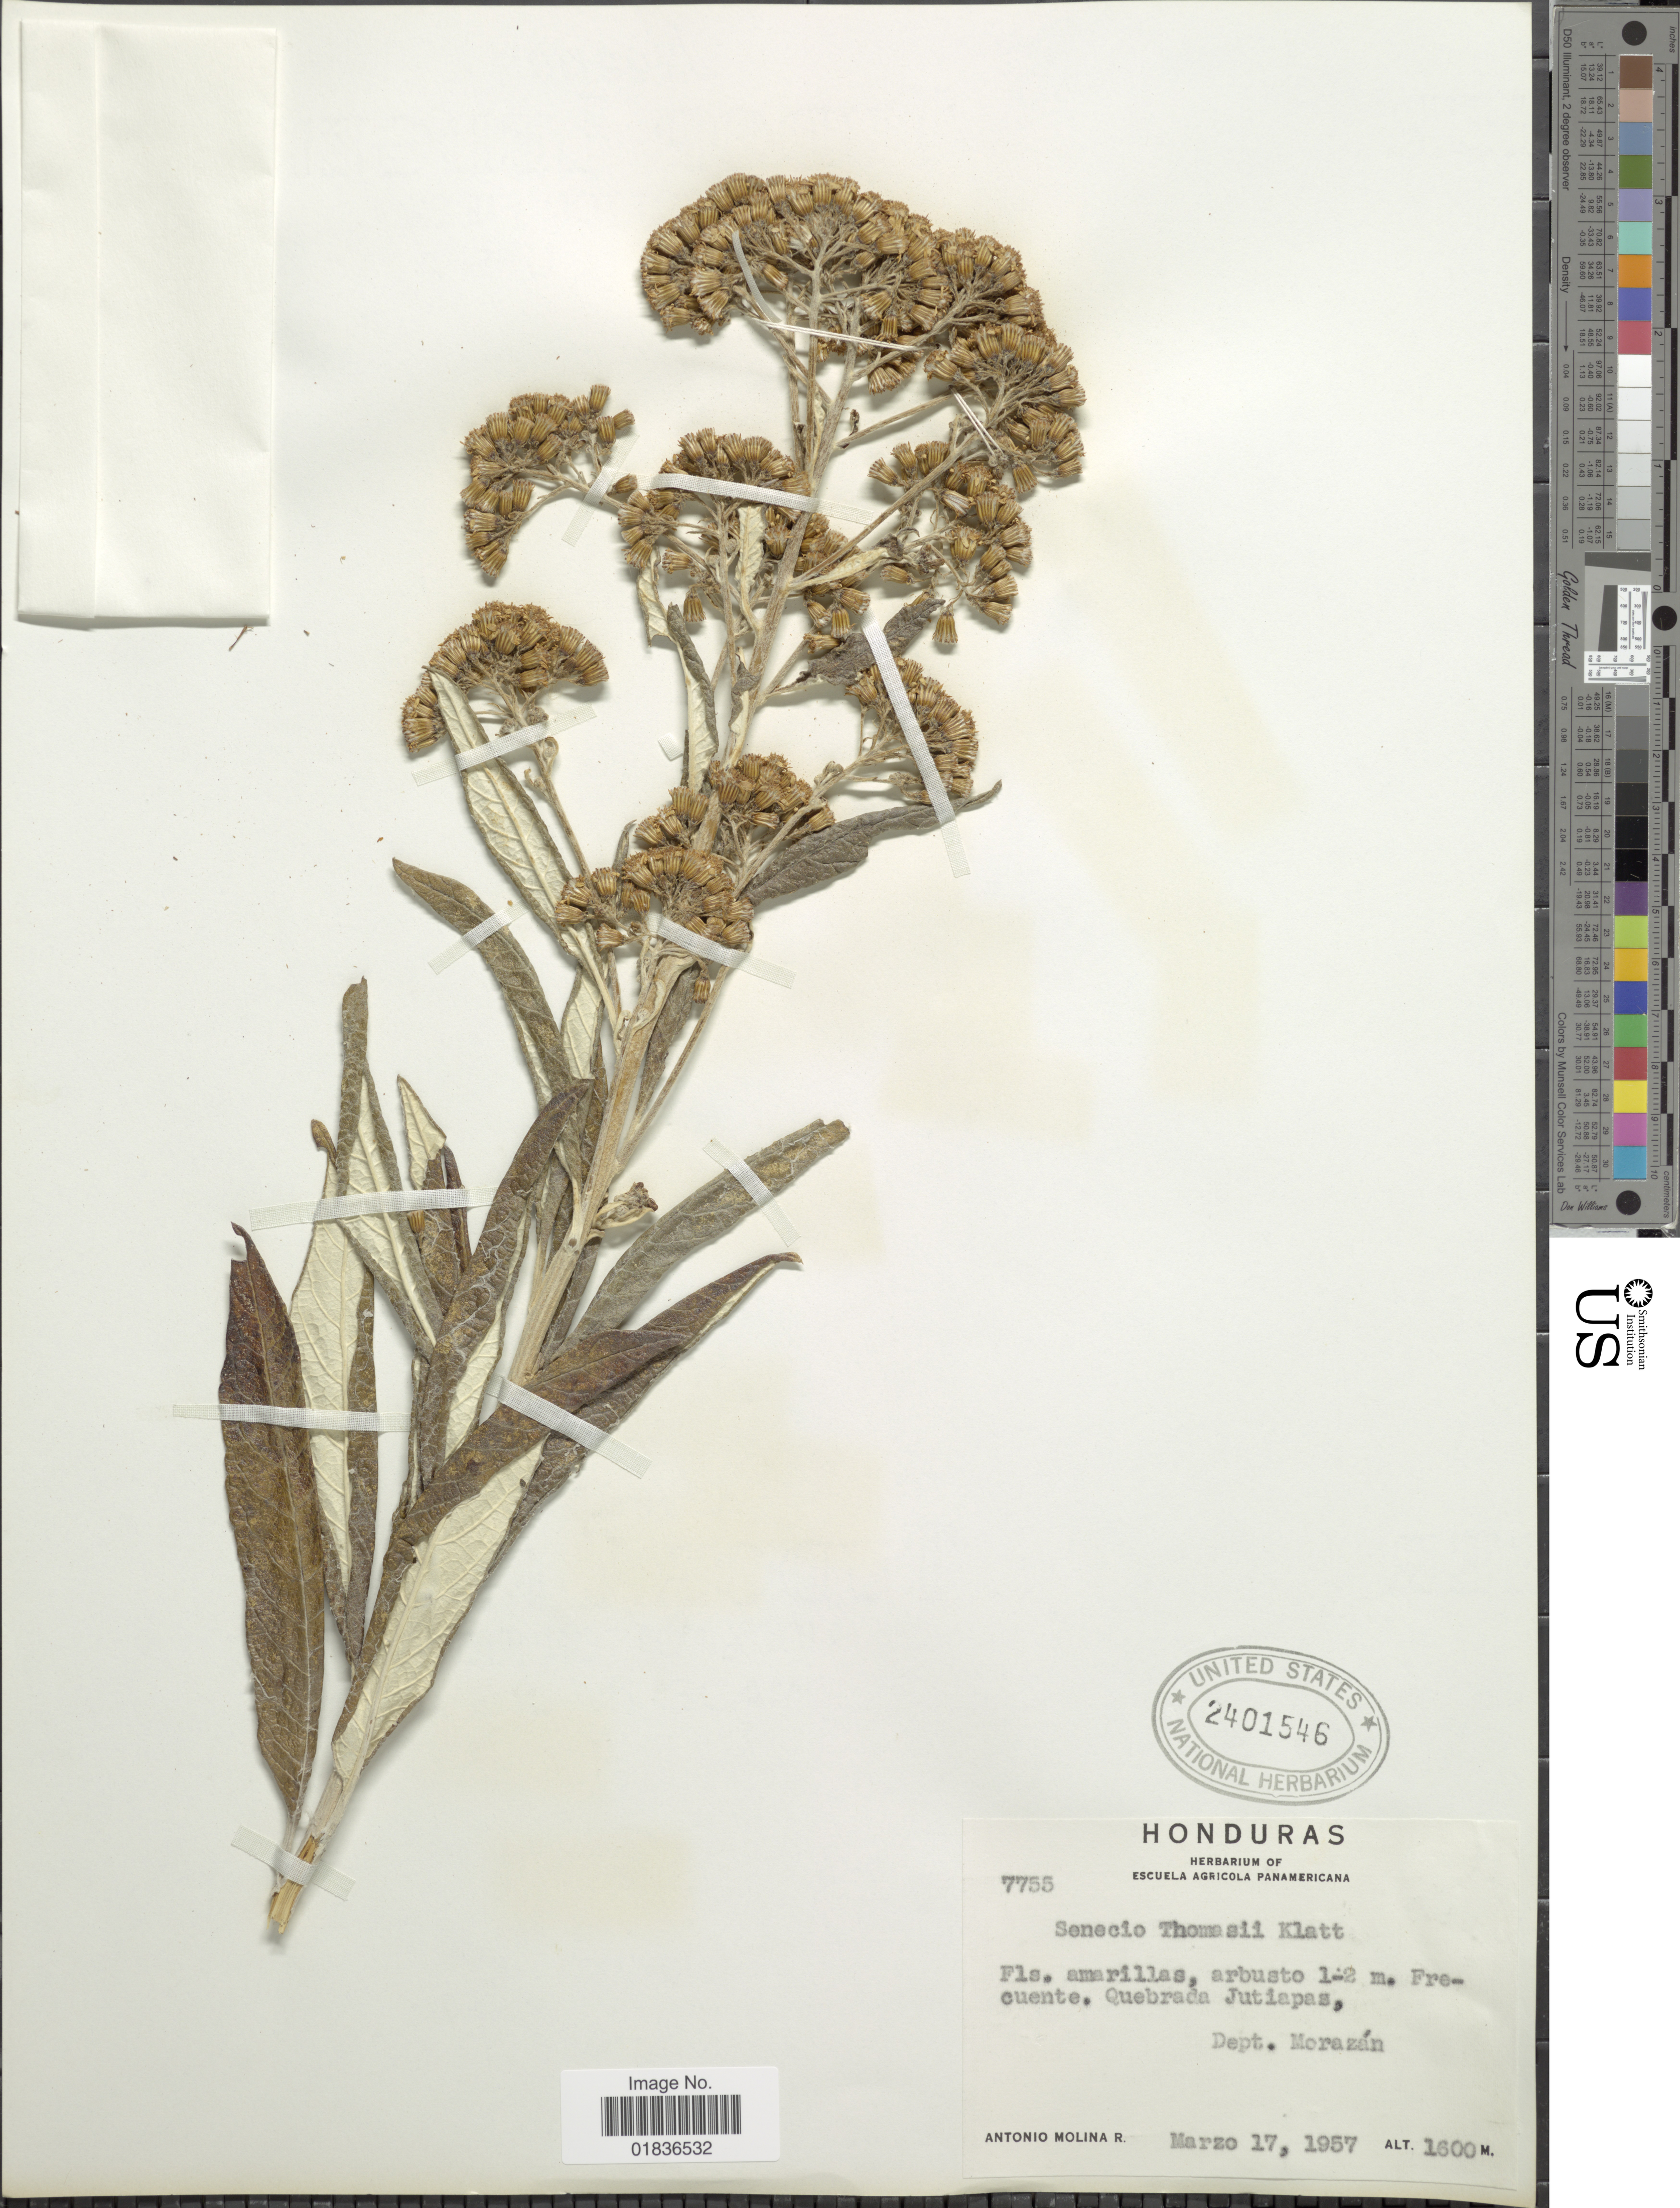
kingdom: Plantae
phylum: Tracheophyta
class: Magnoliopsida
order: Asterales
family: Asteraceae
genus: Senecio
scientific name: Senecio deppeanus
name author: Hemsl.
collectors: A. Molina R.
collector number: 7755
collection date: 1957-03-17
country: Honduras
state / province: Fco. Morazán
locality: Frecuente, Quebrada Jutiapas, Morazan.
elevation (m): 1600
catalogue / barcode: US 2401546